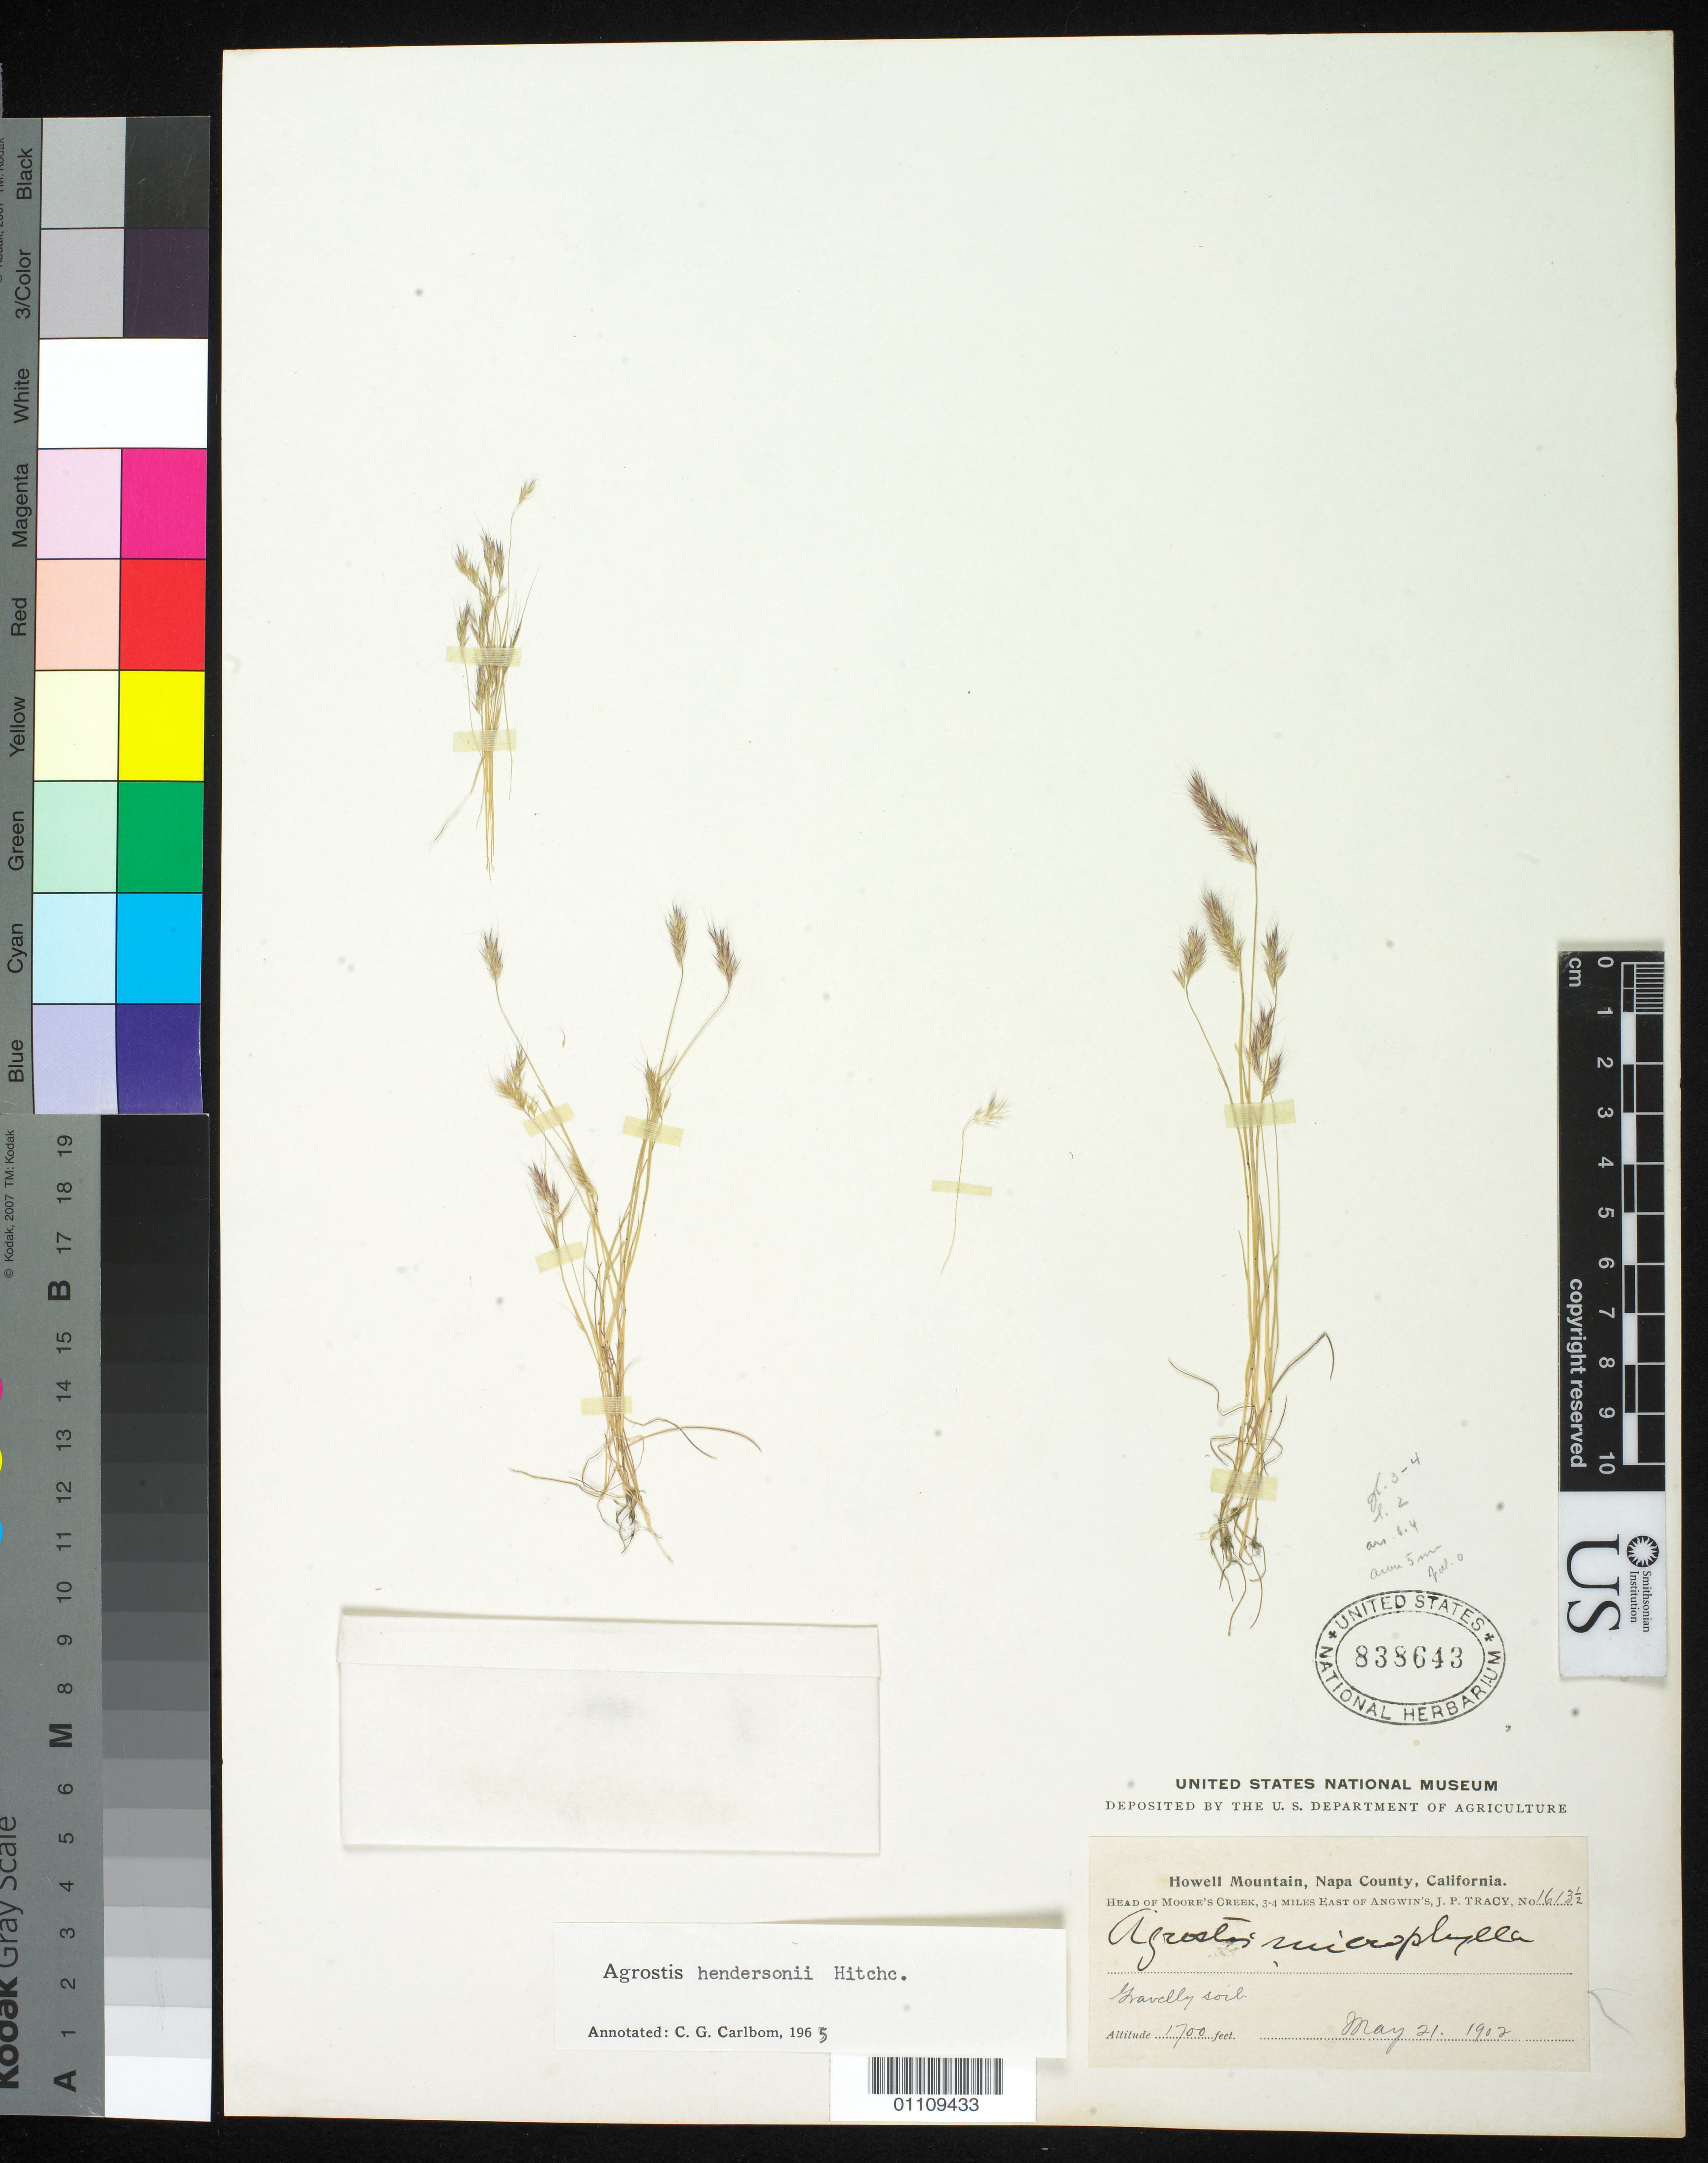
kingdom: Plantae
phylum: Tracheophyta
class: Liliopsida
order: Poales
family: Poaceae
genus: Agrostis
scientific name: Agrostis microphylla var. hendersonii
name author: (Hitchc.) Beetle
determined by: Soreng, Robert J., Research Associate (BOT), Smithsonian Institution - National Museum of Natural History (UNITED STATES)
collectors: J. Tracy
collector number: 1613 1/2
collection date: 1912-05-21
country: United States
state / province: California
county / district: Napa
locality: Head of Moore's CReek, 3-4 mi E of Angwin's.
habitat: Gravelly soil.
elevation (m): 518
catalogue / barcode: US 838643